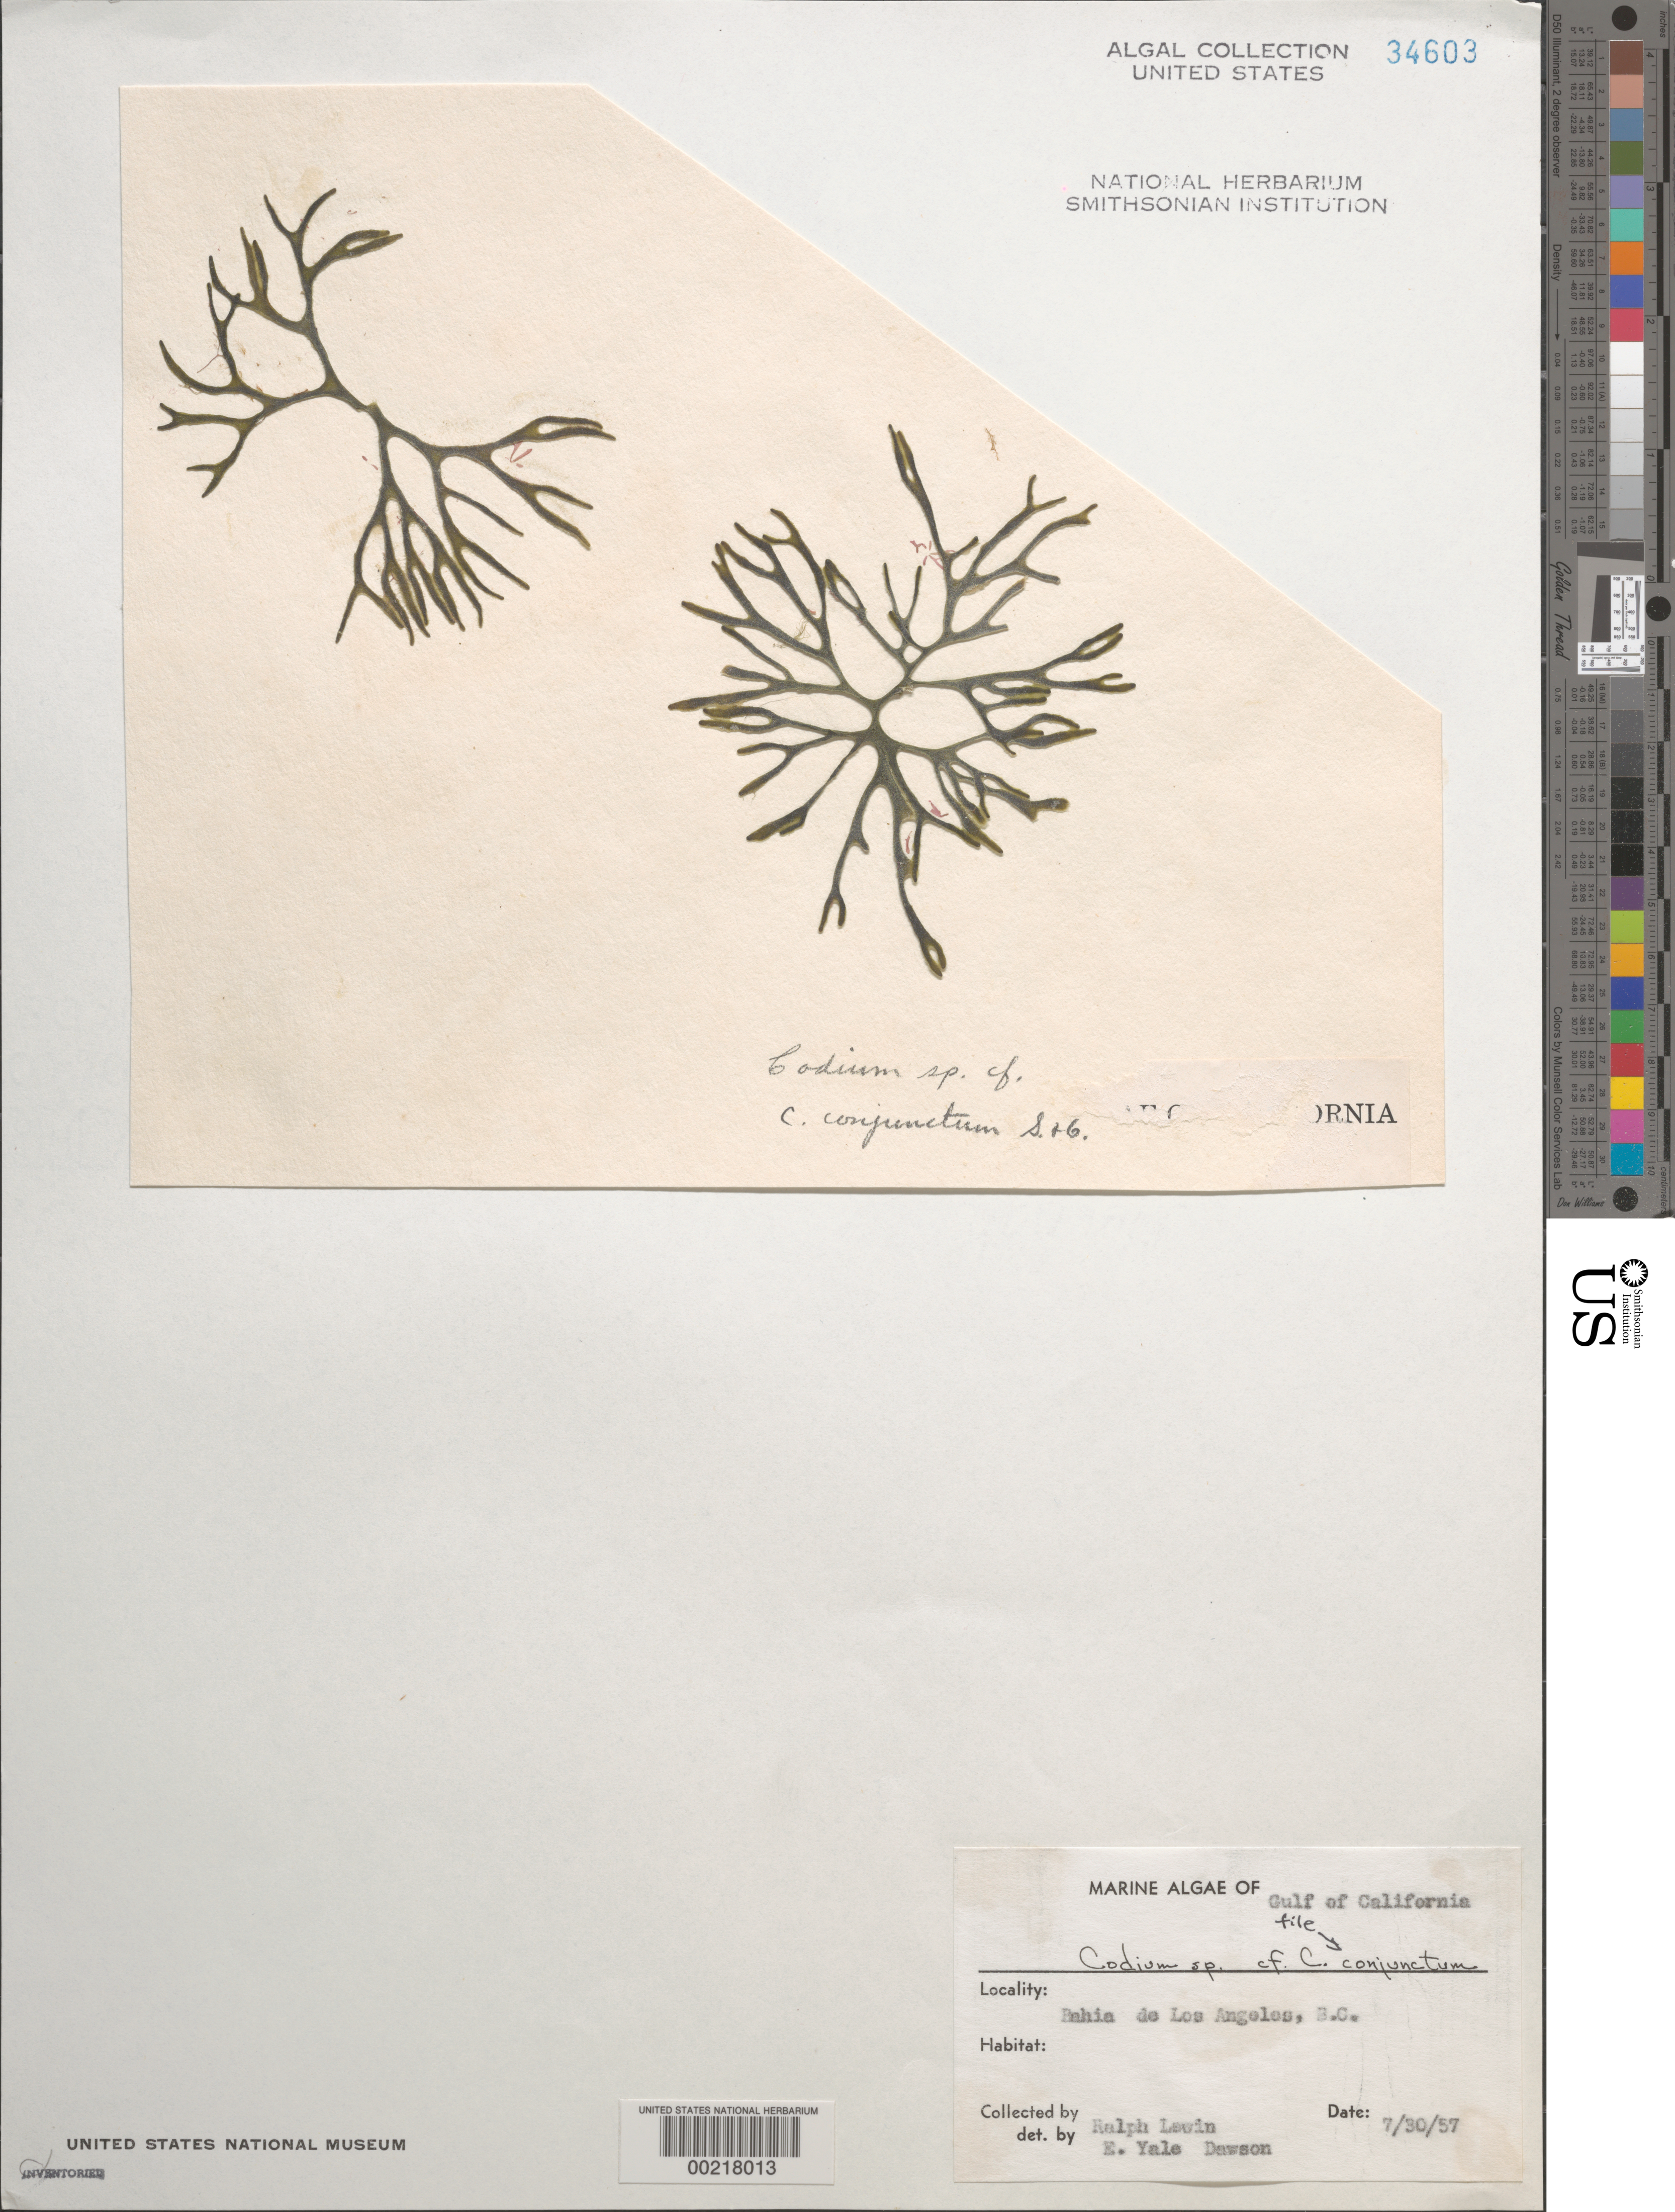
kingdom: Plantae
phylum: Chlorophyta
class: Ulvophyceae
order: Bryopsidales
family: Codiaceae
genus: Codium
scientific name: Codium simulans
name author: Setch. & N.L. Gardner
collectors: R. Lewin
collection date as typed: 30 Jul 1957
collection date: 1957-07-30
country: Mexico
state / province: Baja California Norte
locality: Bahia de los Angeles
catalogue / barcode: US 34603